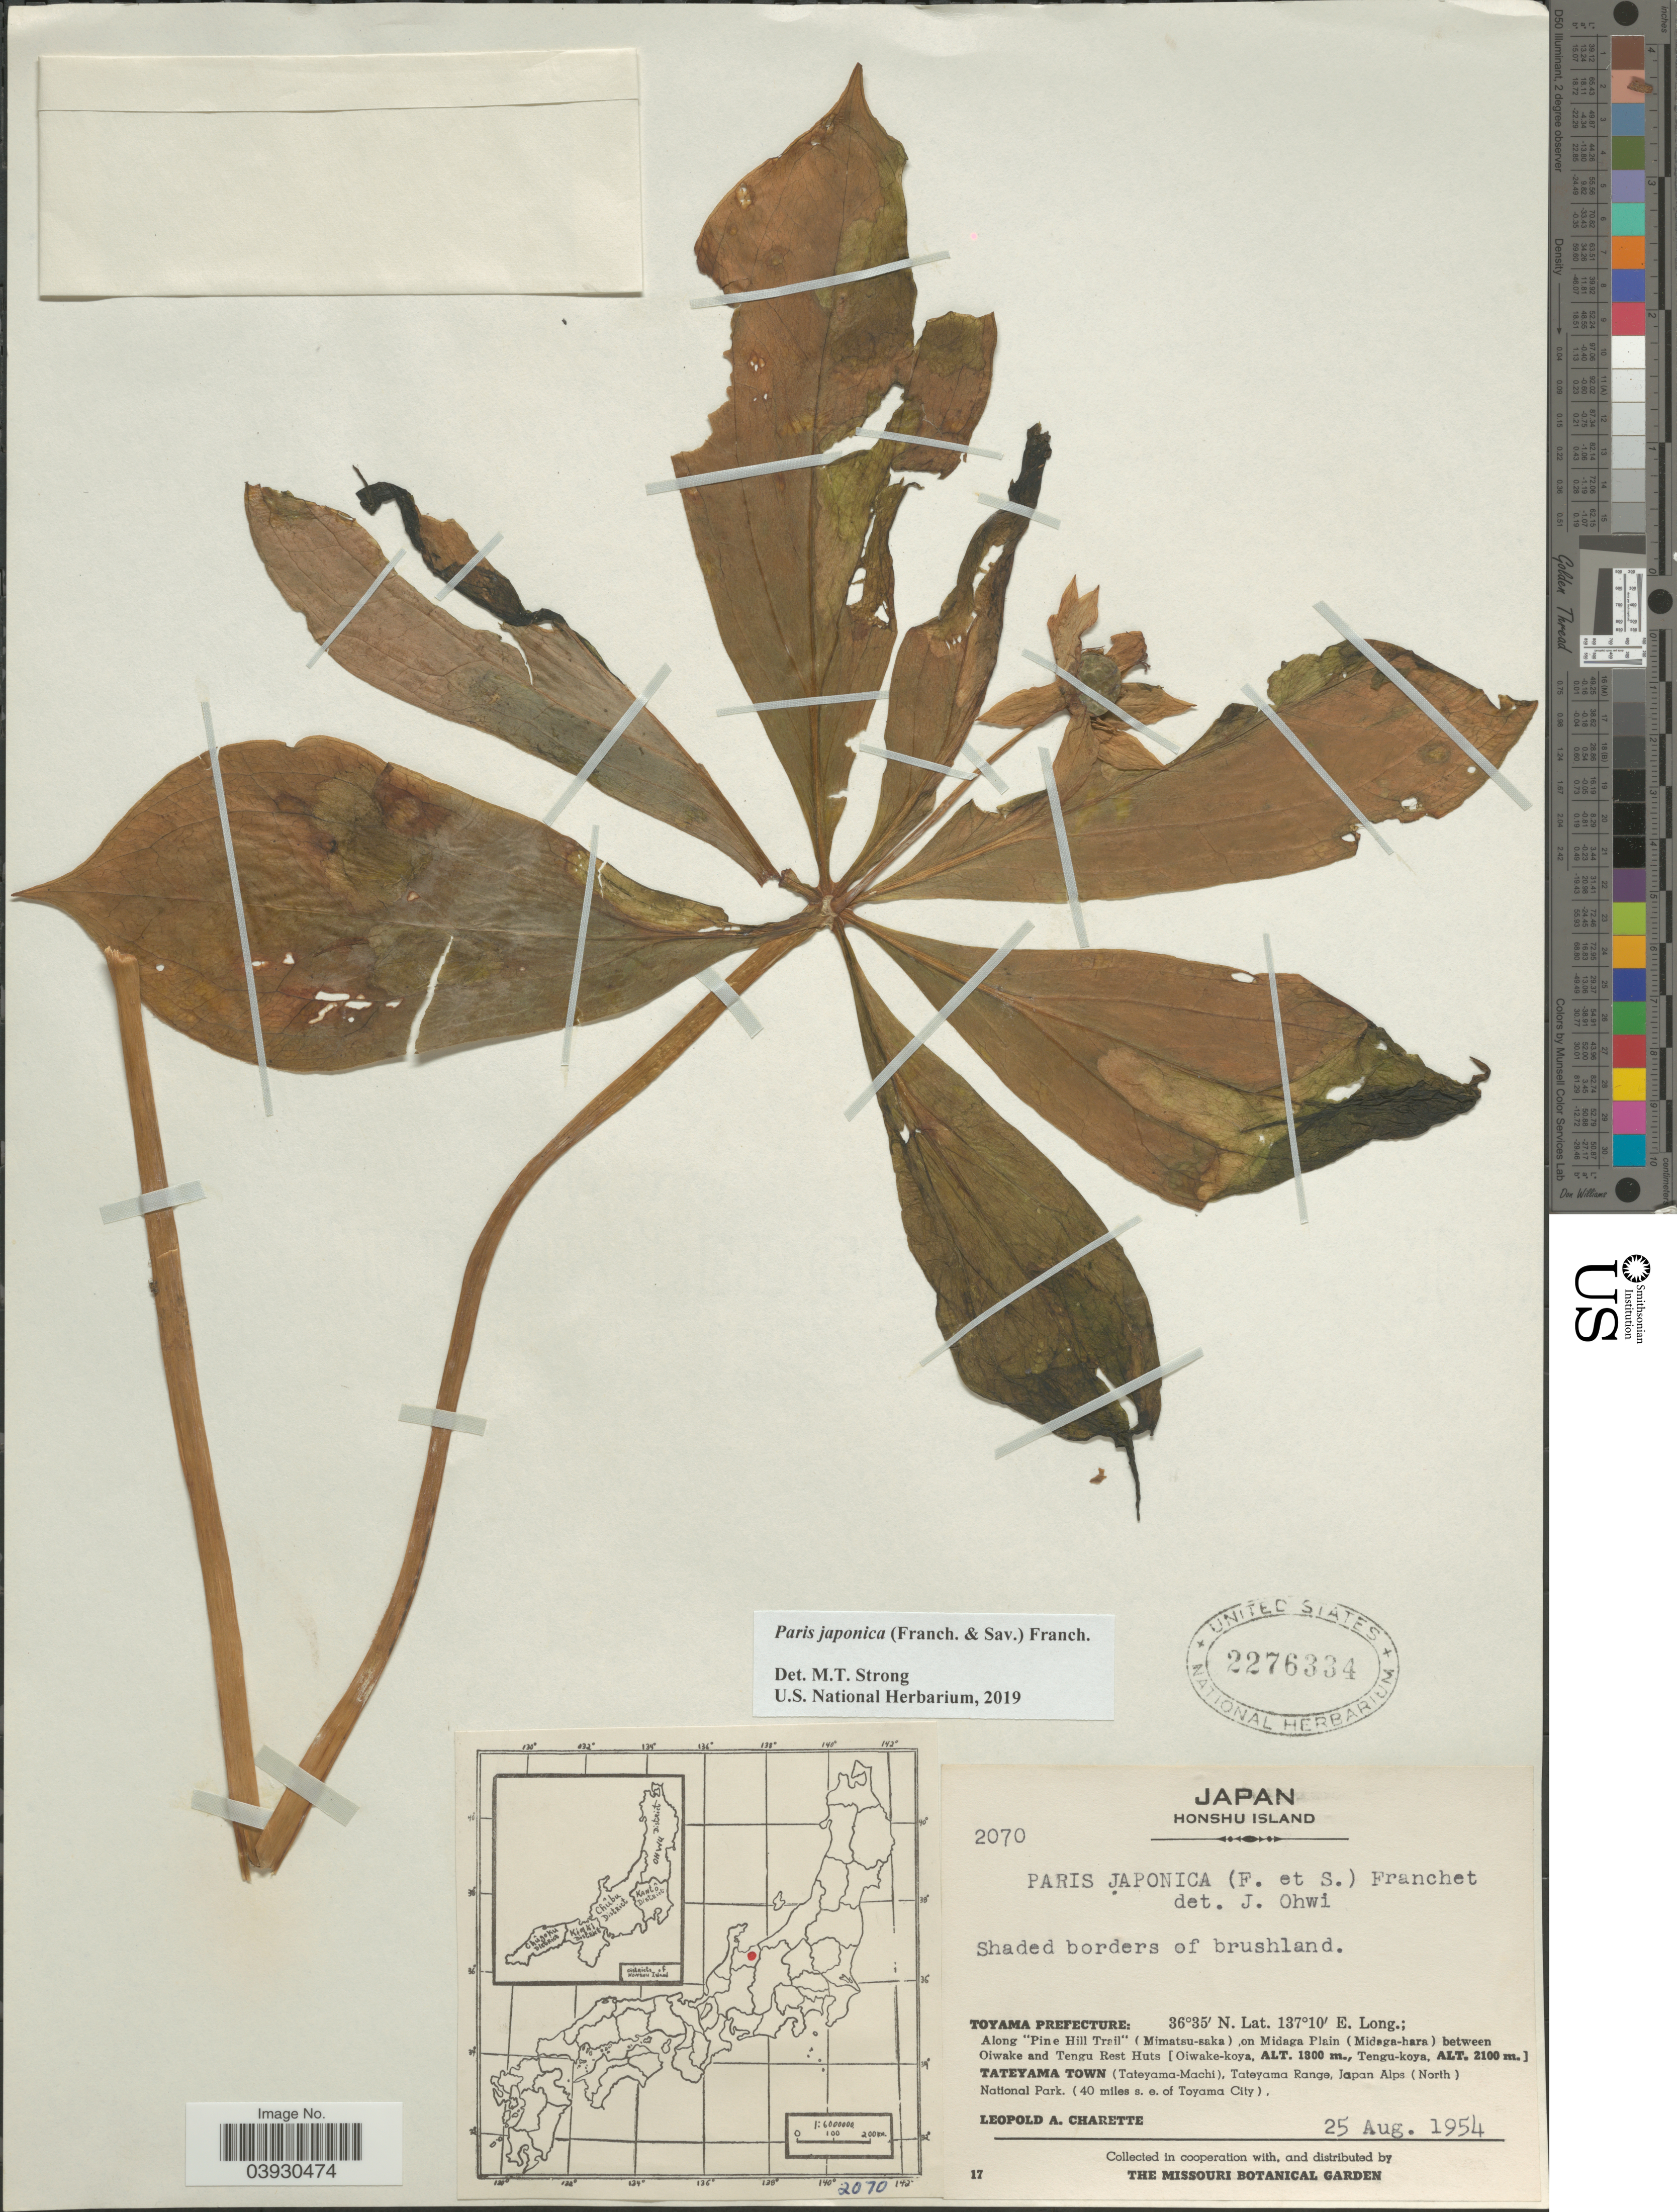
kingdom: Plantae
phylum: Tracheophyta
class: Liliopsida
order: Liliales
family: Melanthiaceae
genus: Paris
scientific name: Paris japonica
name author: (Franch. & Sav.) Franch.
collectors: L. A. Charette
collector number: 2070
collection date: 1954-08-25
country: Japan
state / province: Toyama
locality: Honshu Island. Toyama Prefecture: Along "Pine Hill Trail" (Mimatsu-saka) on Midaga Plain (Midaga-hara) between Oiwake and Tengu Rest Huts [Oiwake-koya, Tengu-koya] Tateyama Town (Tateyama-Machi), Tateyama Range, Japan Alps (North) National Park. (40 miles s. e. of Toyama City).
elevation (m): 1800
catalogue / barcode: US 2276334